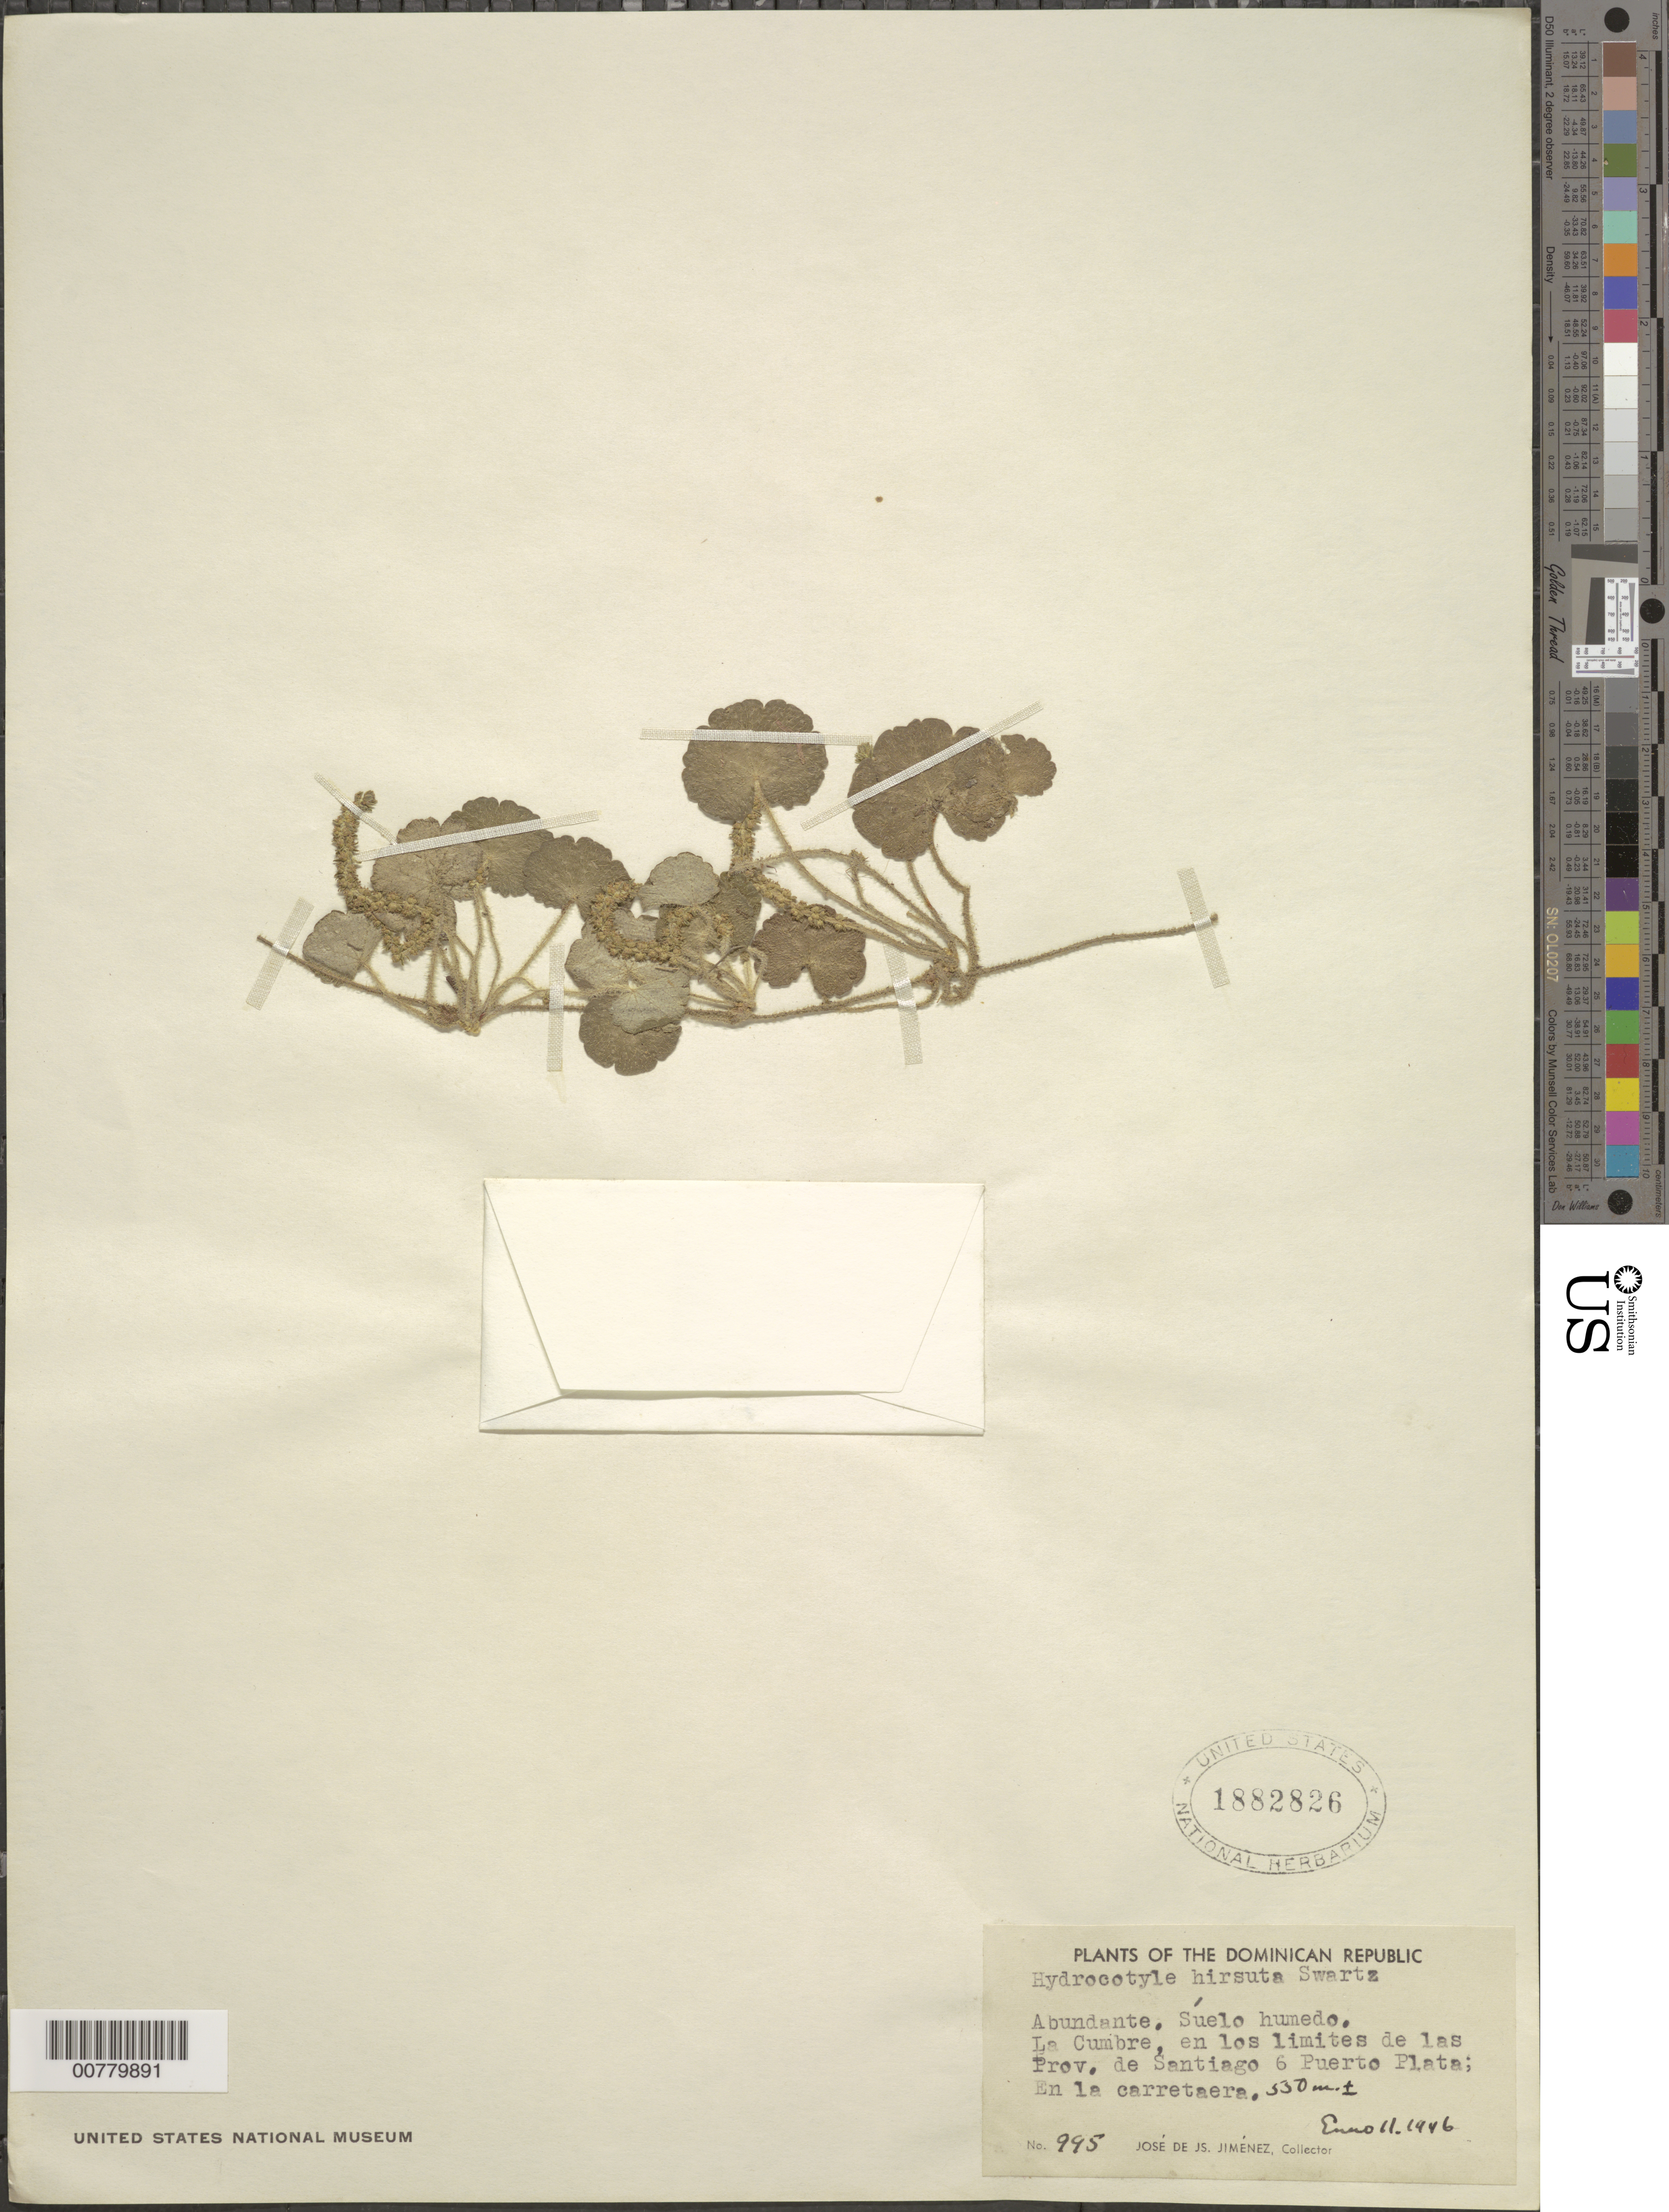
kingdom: Plantae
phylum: Tracheophyta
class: Magnoliopsida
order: Apiales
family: Araliaceae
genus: Hydrocotyle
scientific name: Hydrocotyle hirsuta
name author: Sw.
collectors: J. J. Jiménez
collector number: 995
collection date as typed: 11 Jan 1946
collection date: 1946-01-11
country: Dominican Republic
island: Hispaniola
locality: La Cumbre, limits between Santiago and Puerto Plata provinces.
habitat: In road, humid soil.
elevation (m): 550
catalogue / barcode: US 1882826